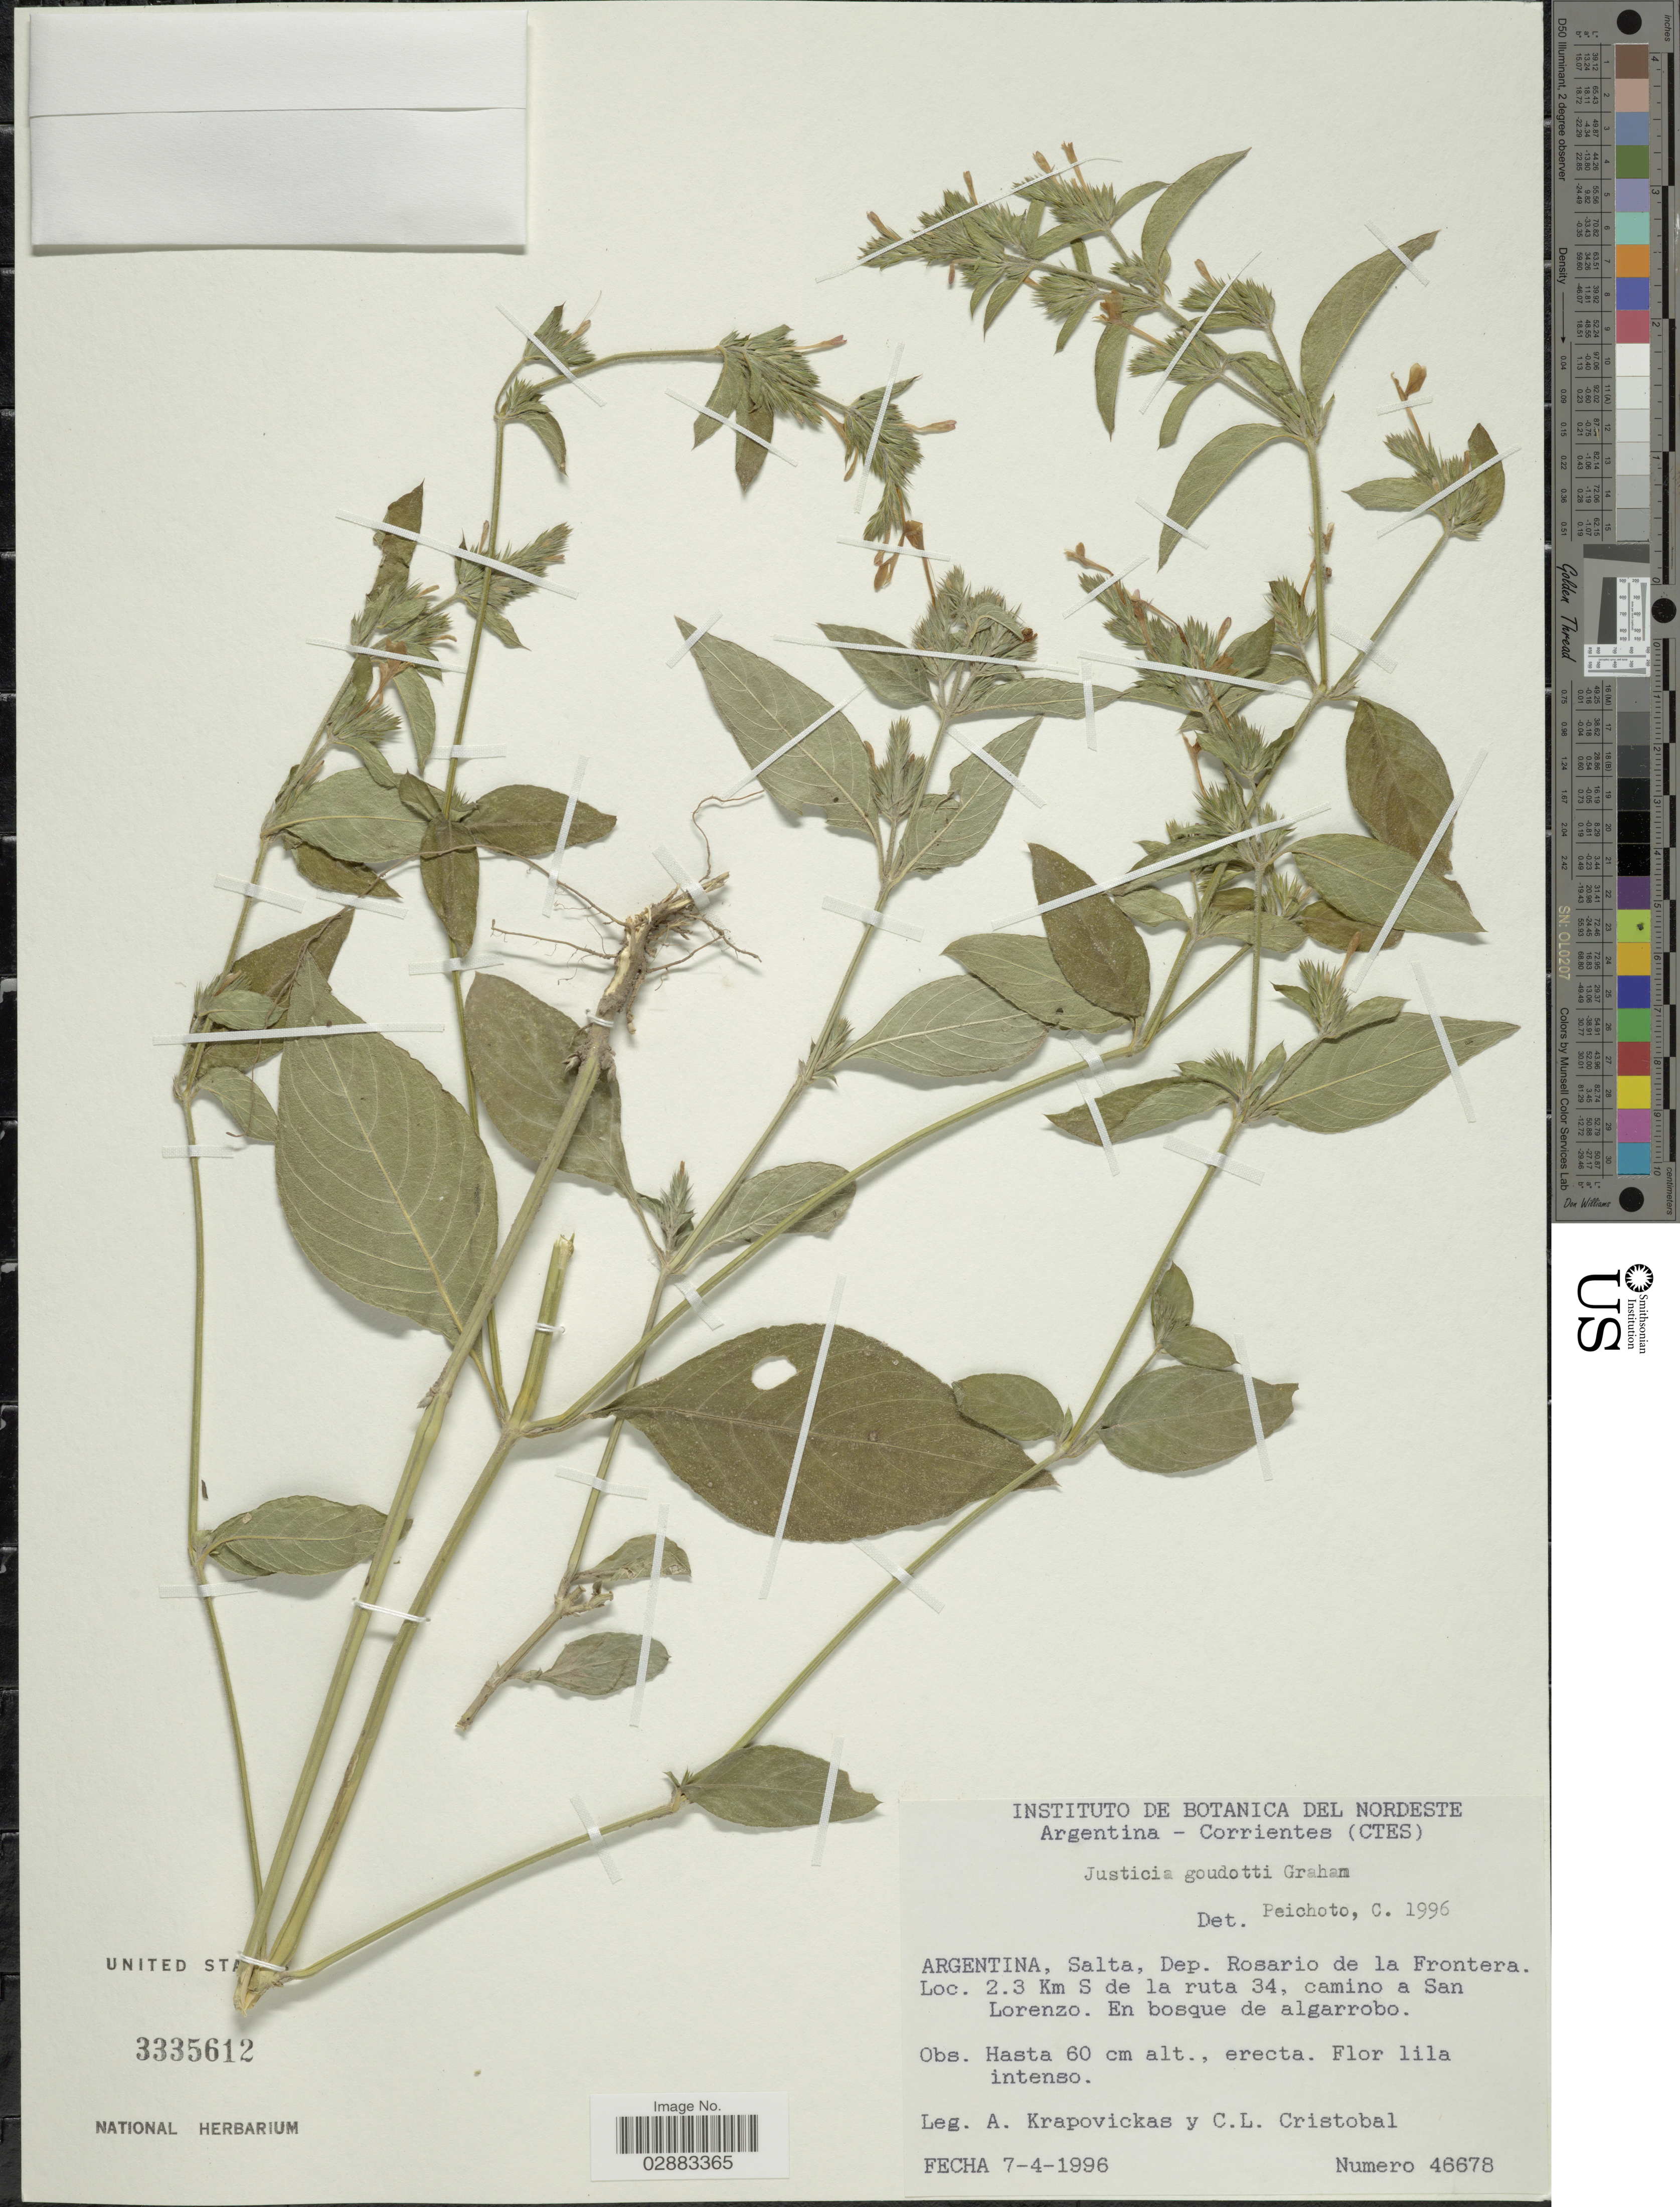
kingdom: Plantae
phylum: Tracheophyta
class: Magnoliopsida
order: Lamiales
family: Acanthaceae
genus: Justicia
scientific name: Justicia goudotii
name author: V.A.W. Graham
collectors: A. Krapovickas & C. Cristobal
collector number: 46678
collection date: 1996-04-07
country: Argentina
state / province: Salta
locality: Dep. Rosario de la Frontera. 2.3 Km S de la ruta 34, camino a San Lorenzo.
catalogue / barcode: US 3335612